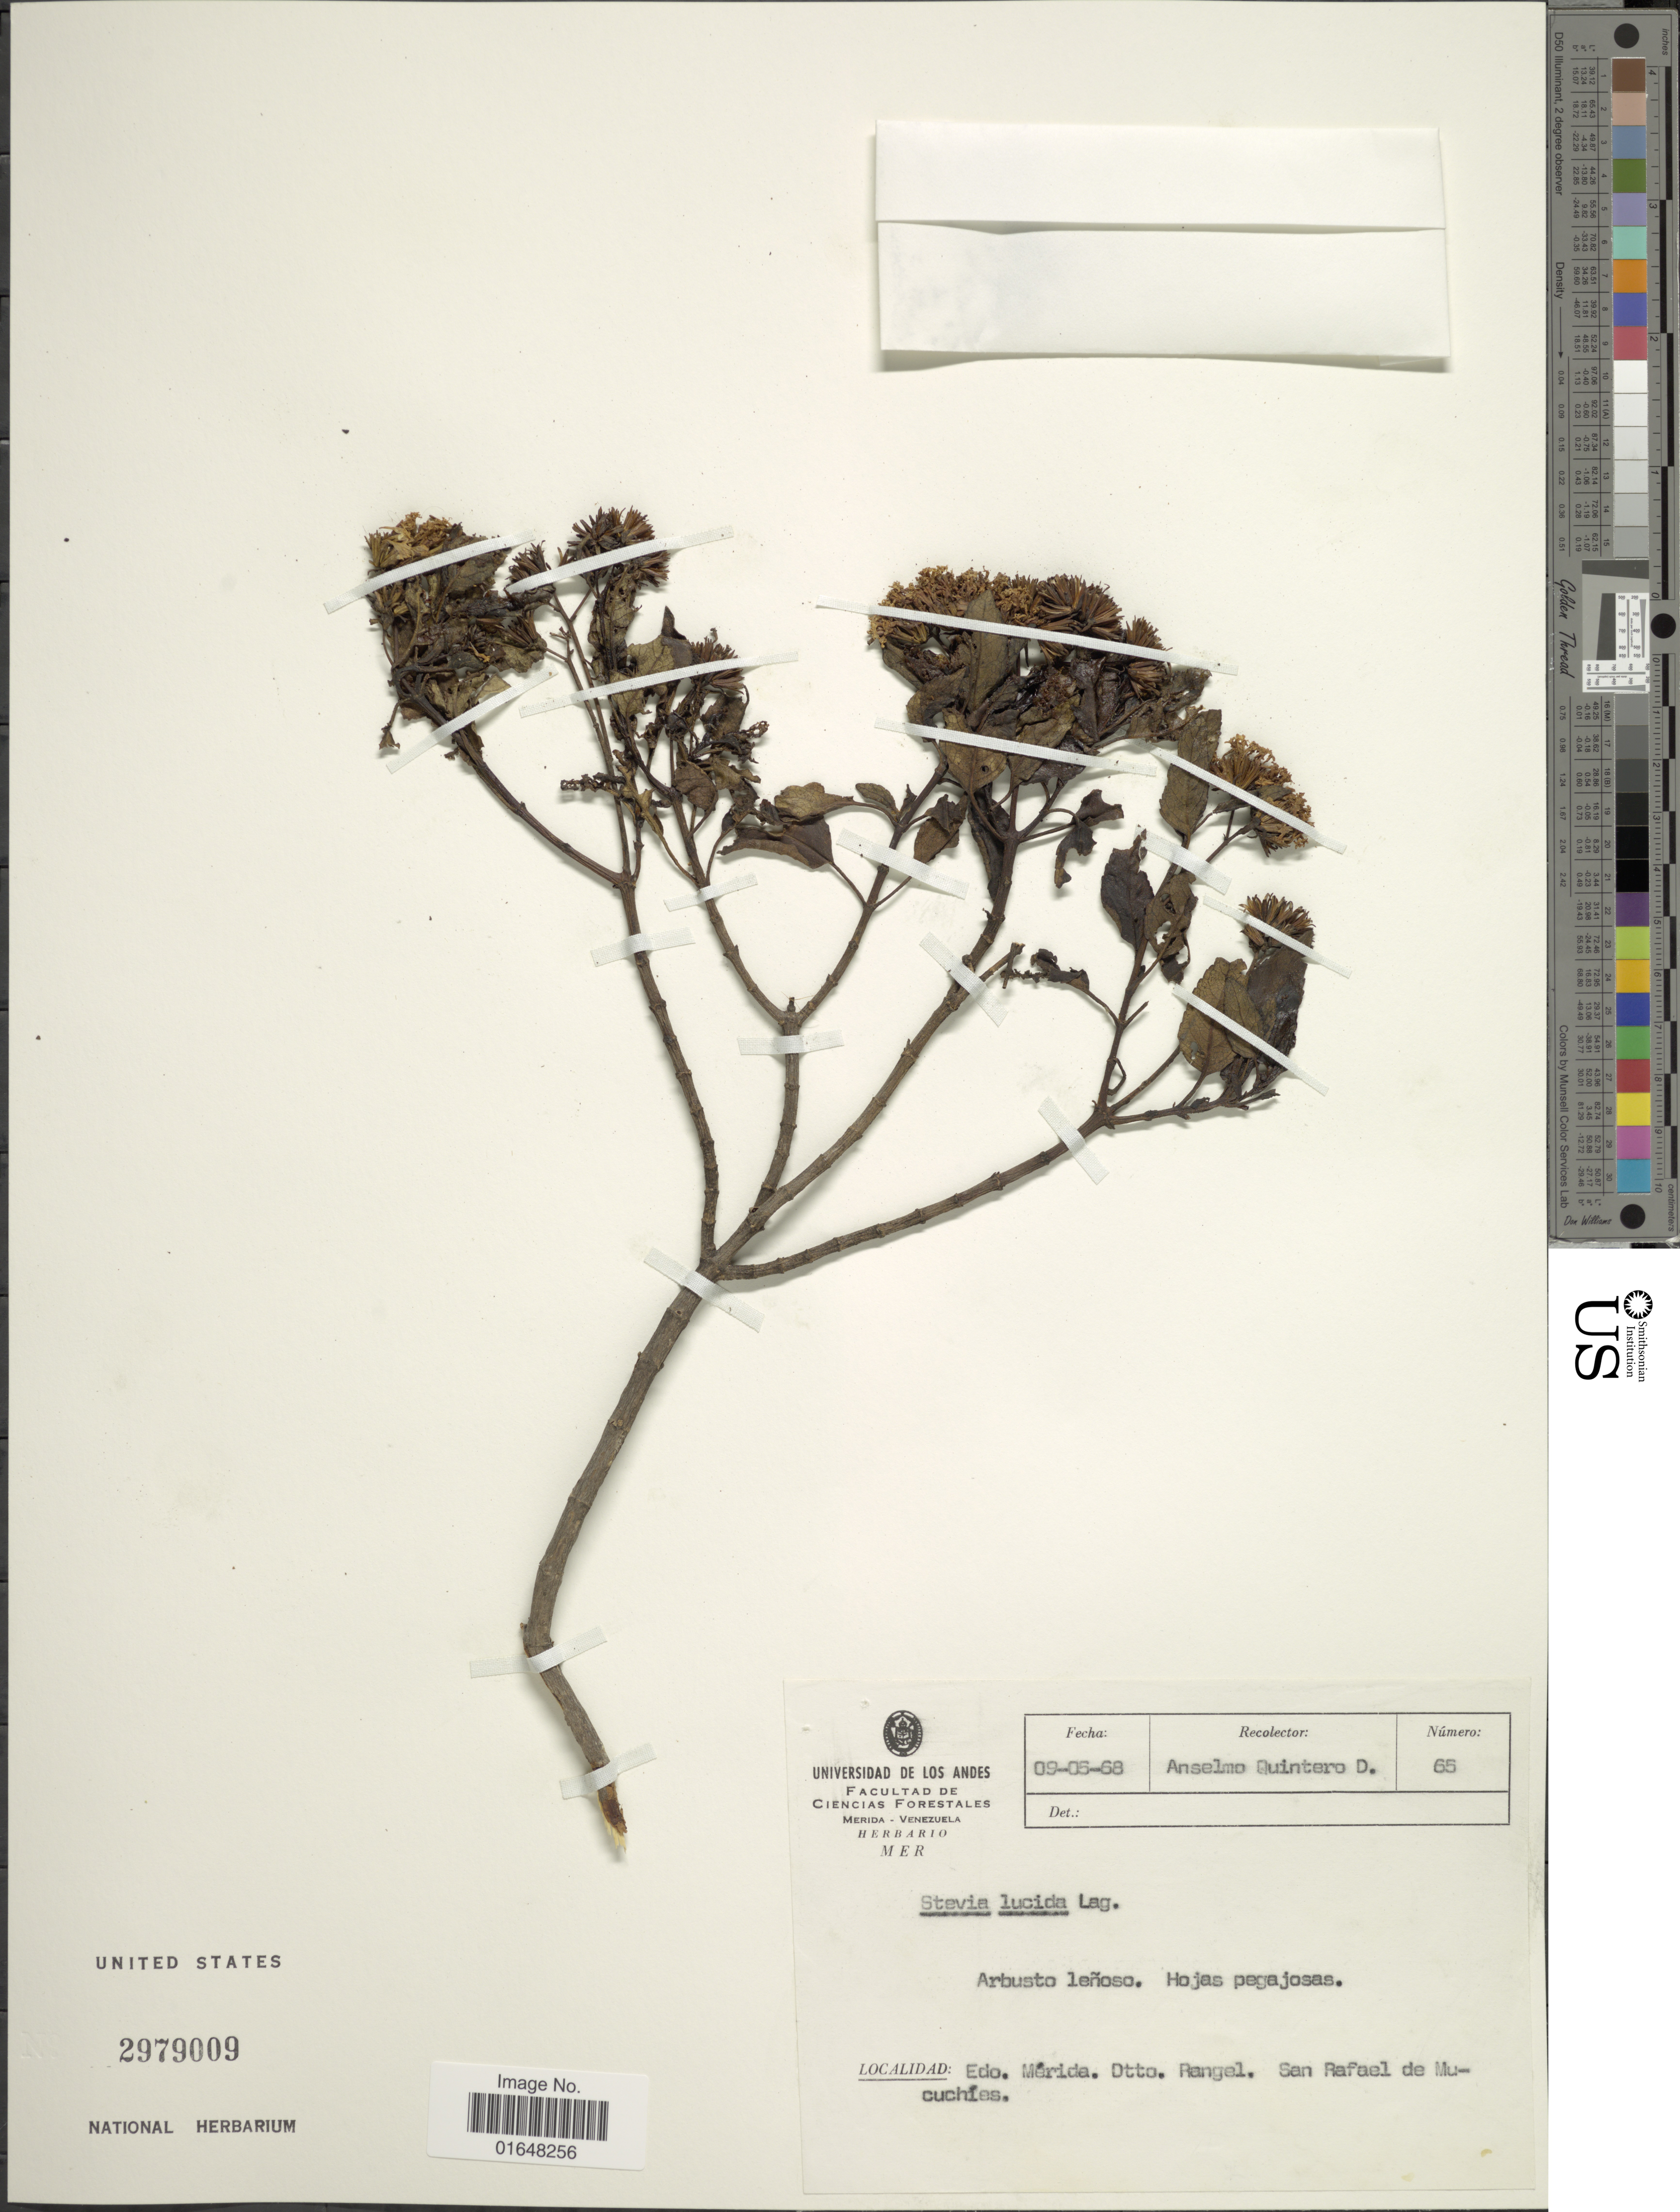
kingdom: Plantae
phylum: Tracheophyta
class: Magnoliopsida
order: Asterales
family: Asteraceae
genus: Stevia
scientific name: Stevia lucida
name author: Lag.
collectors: A. Quintero D.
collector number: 65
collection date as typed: Transcribed d/m/y: 9/5/68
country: Venezuela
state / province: Mérida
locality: Dtto. Rangel, San Rafael de Mucuchies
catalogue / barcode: US 2979009